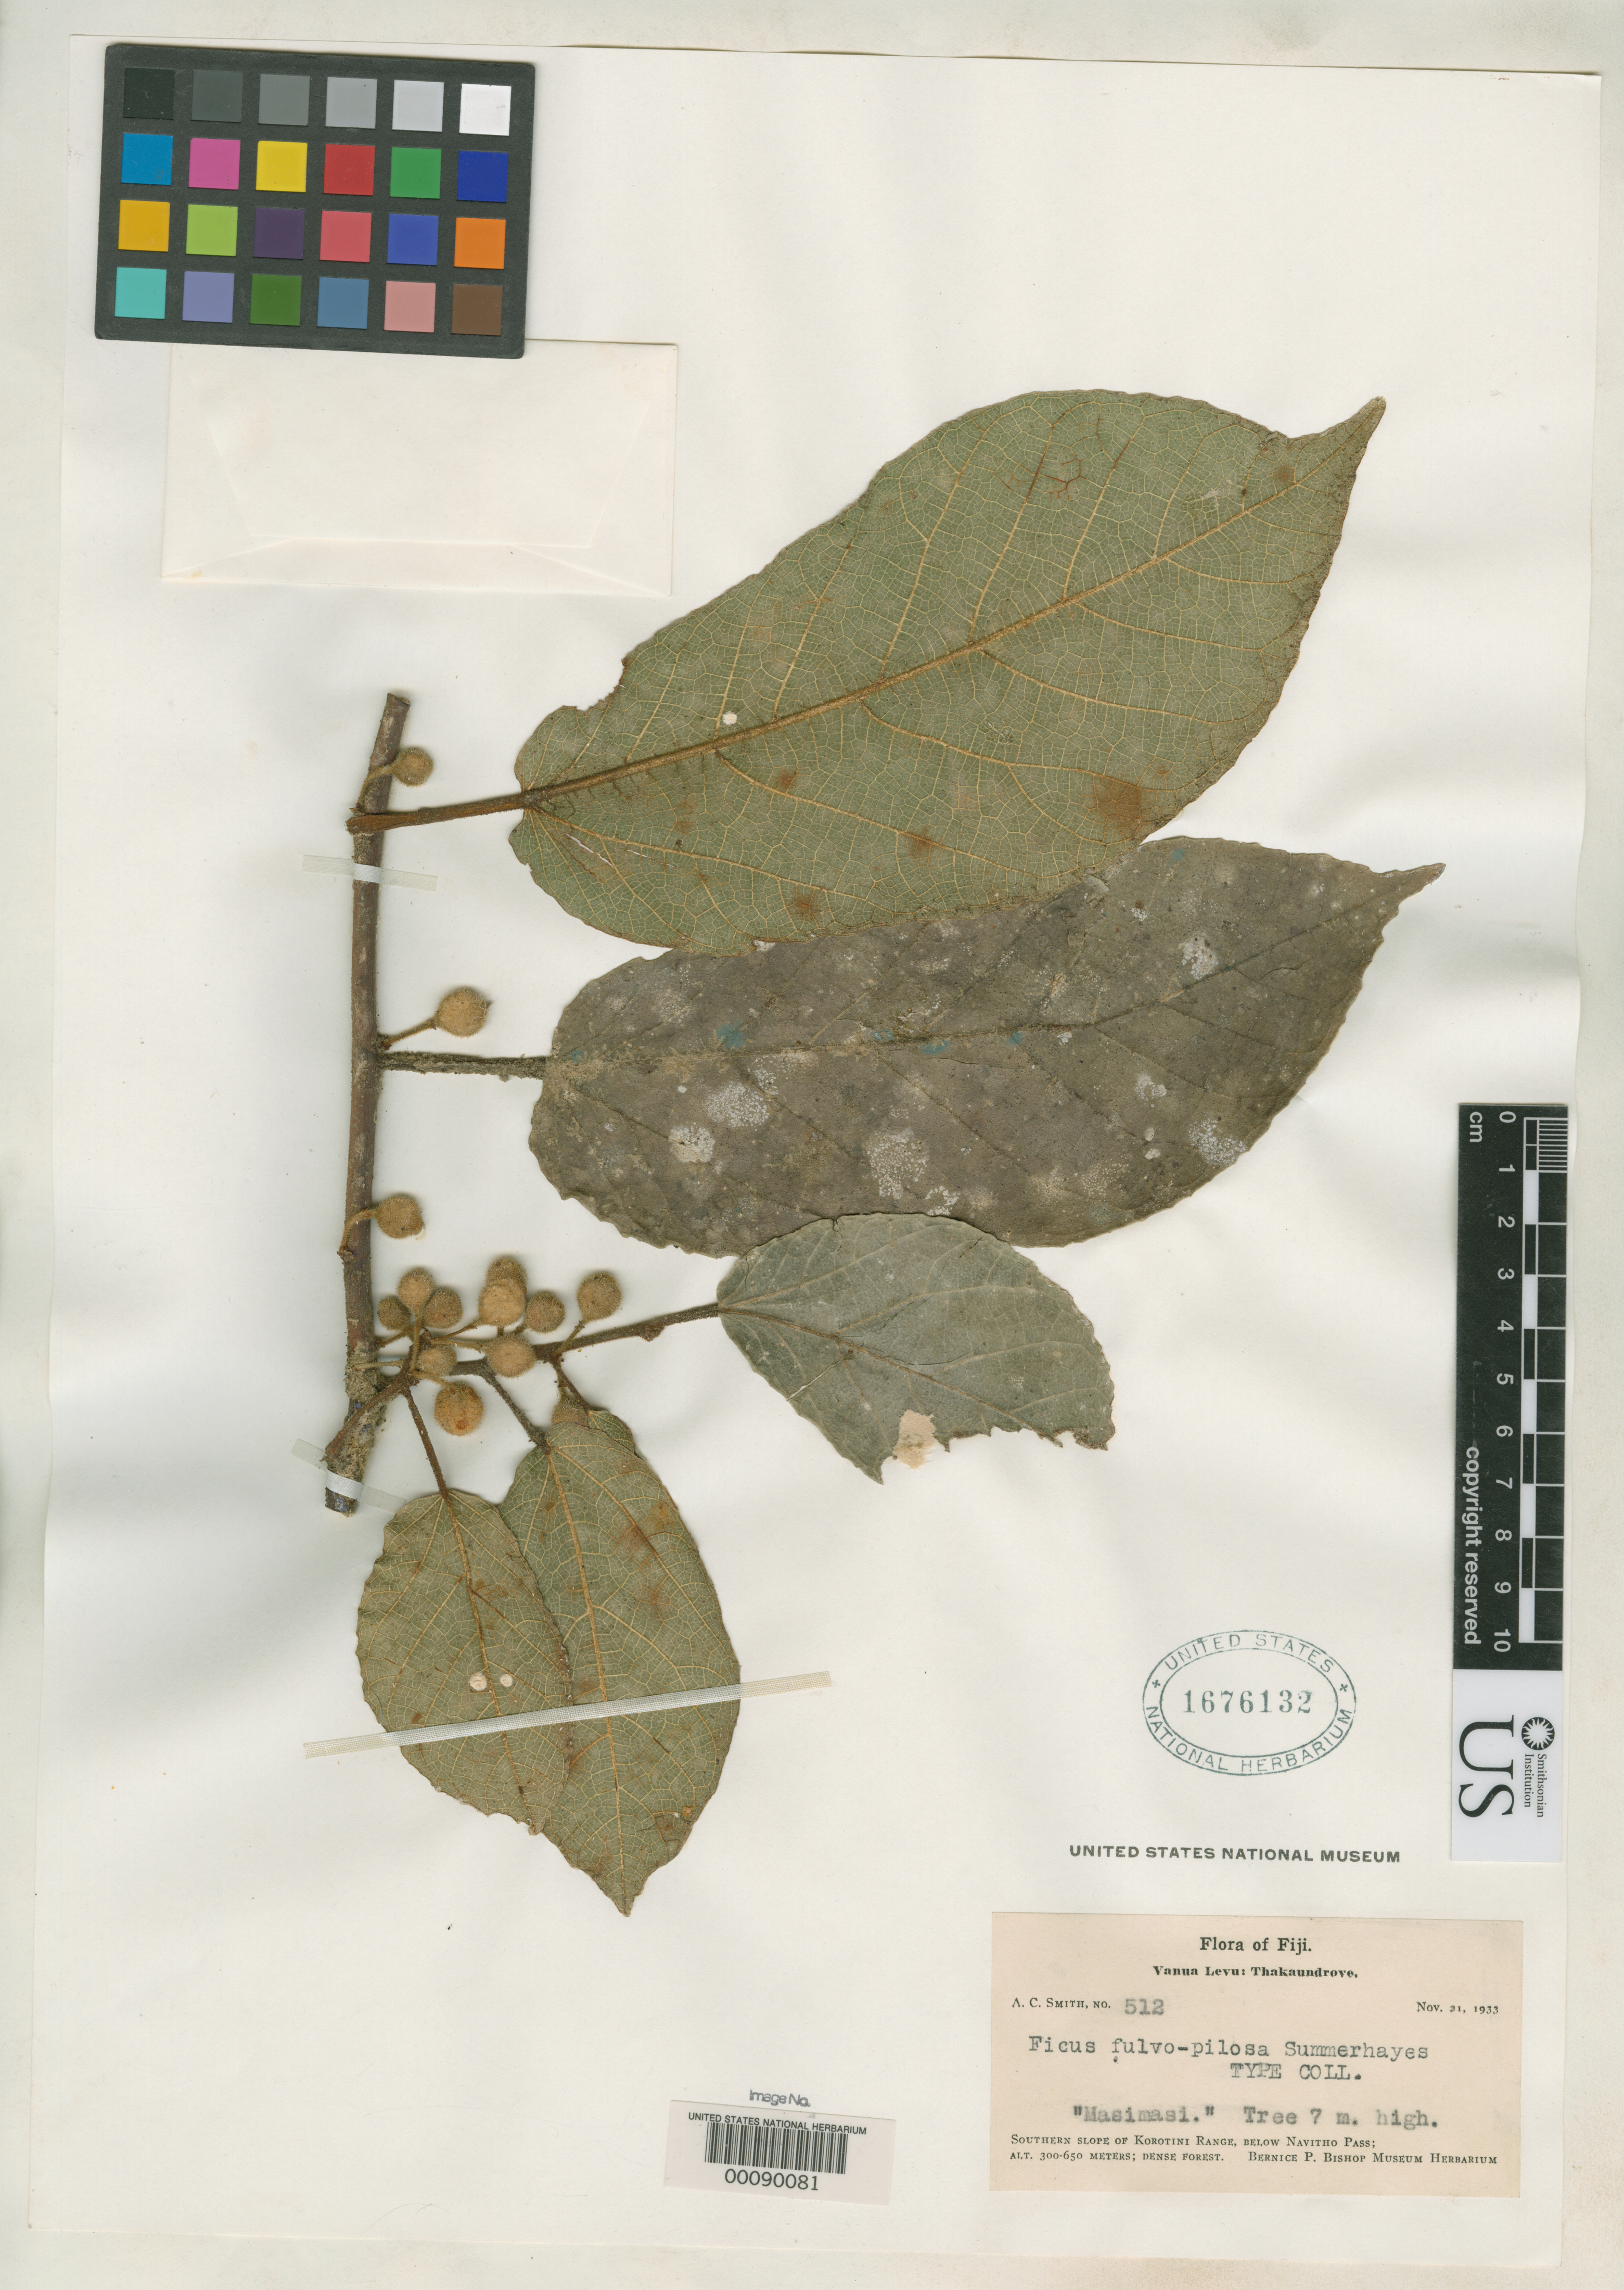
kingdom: Plantae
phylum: Tracheophyta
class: Magnoliopsida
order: Rosales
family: Moraceae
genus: Ficus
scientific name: Ficus fulvo-pilosa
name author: Summerh. in A.C. Sm.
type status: Isotype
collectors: A. C. Smith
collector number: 512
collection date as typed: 21 Nov 1933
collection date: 1933-11-21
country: Fiji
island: Vanua Levu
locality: Masimasi, Thakaundrove, S slope of Korotini Range, below Navitho Pass. [Vanua Levu Group]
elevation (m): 300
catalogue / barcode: US 1676132